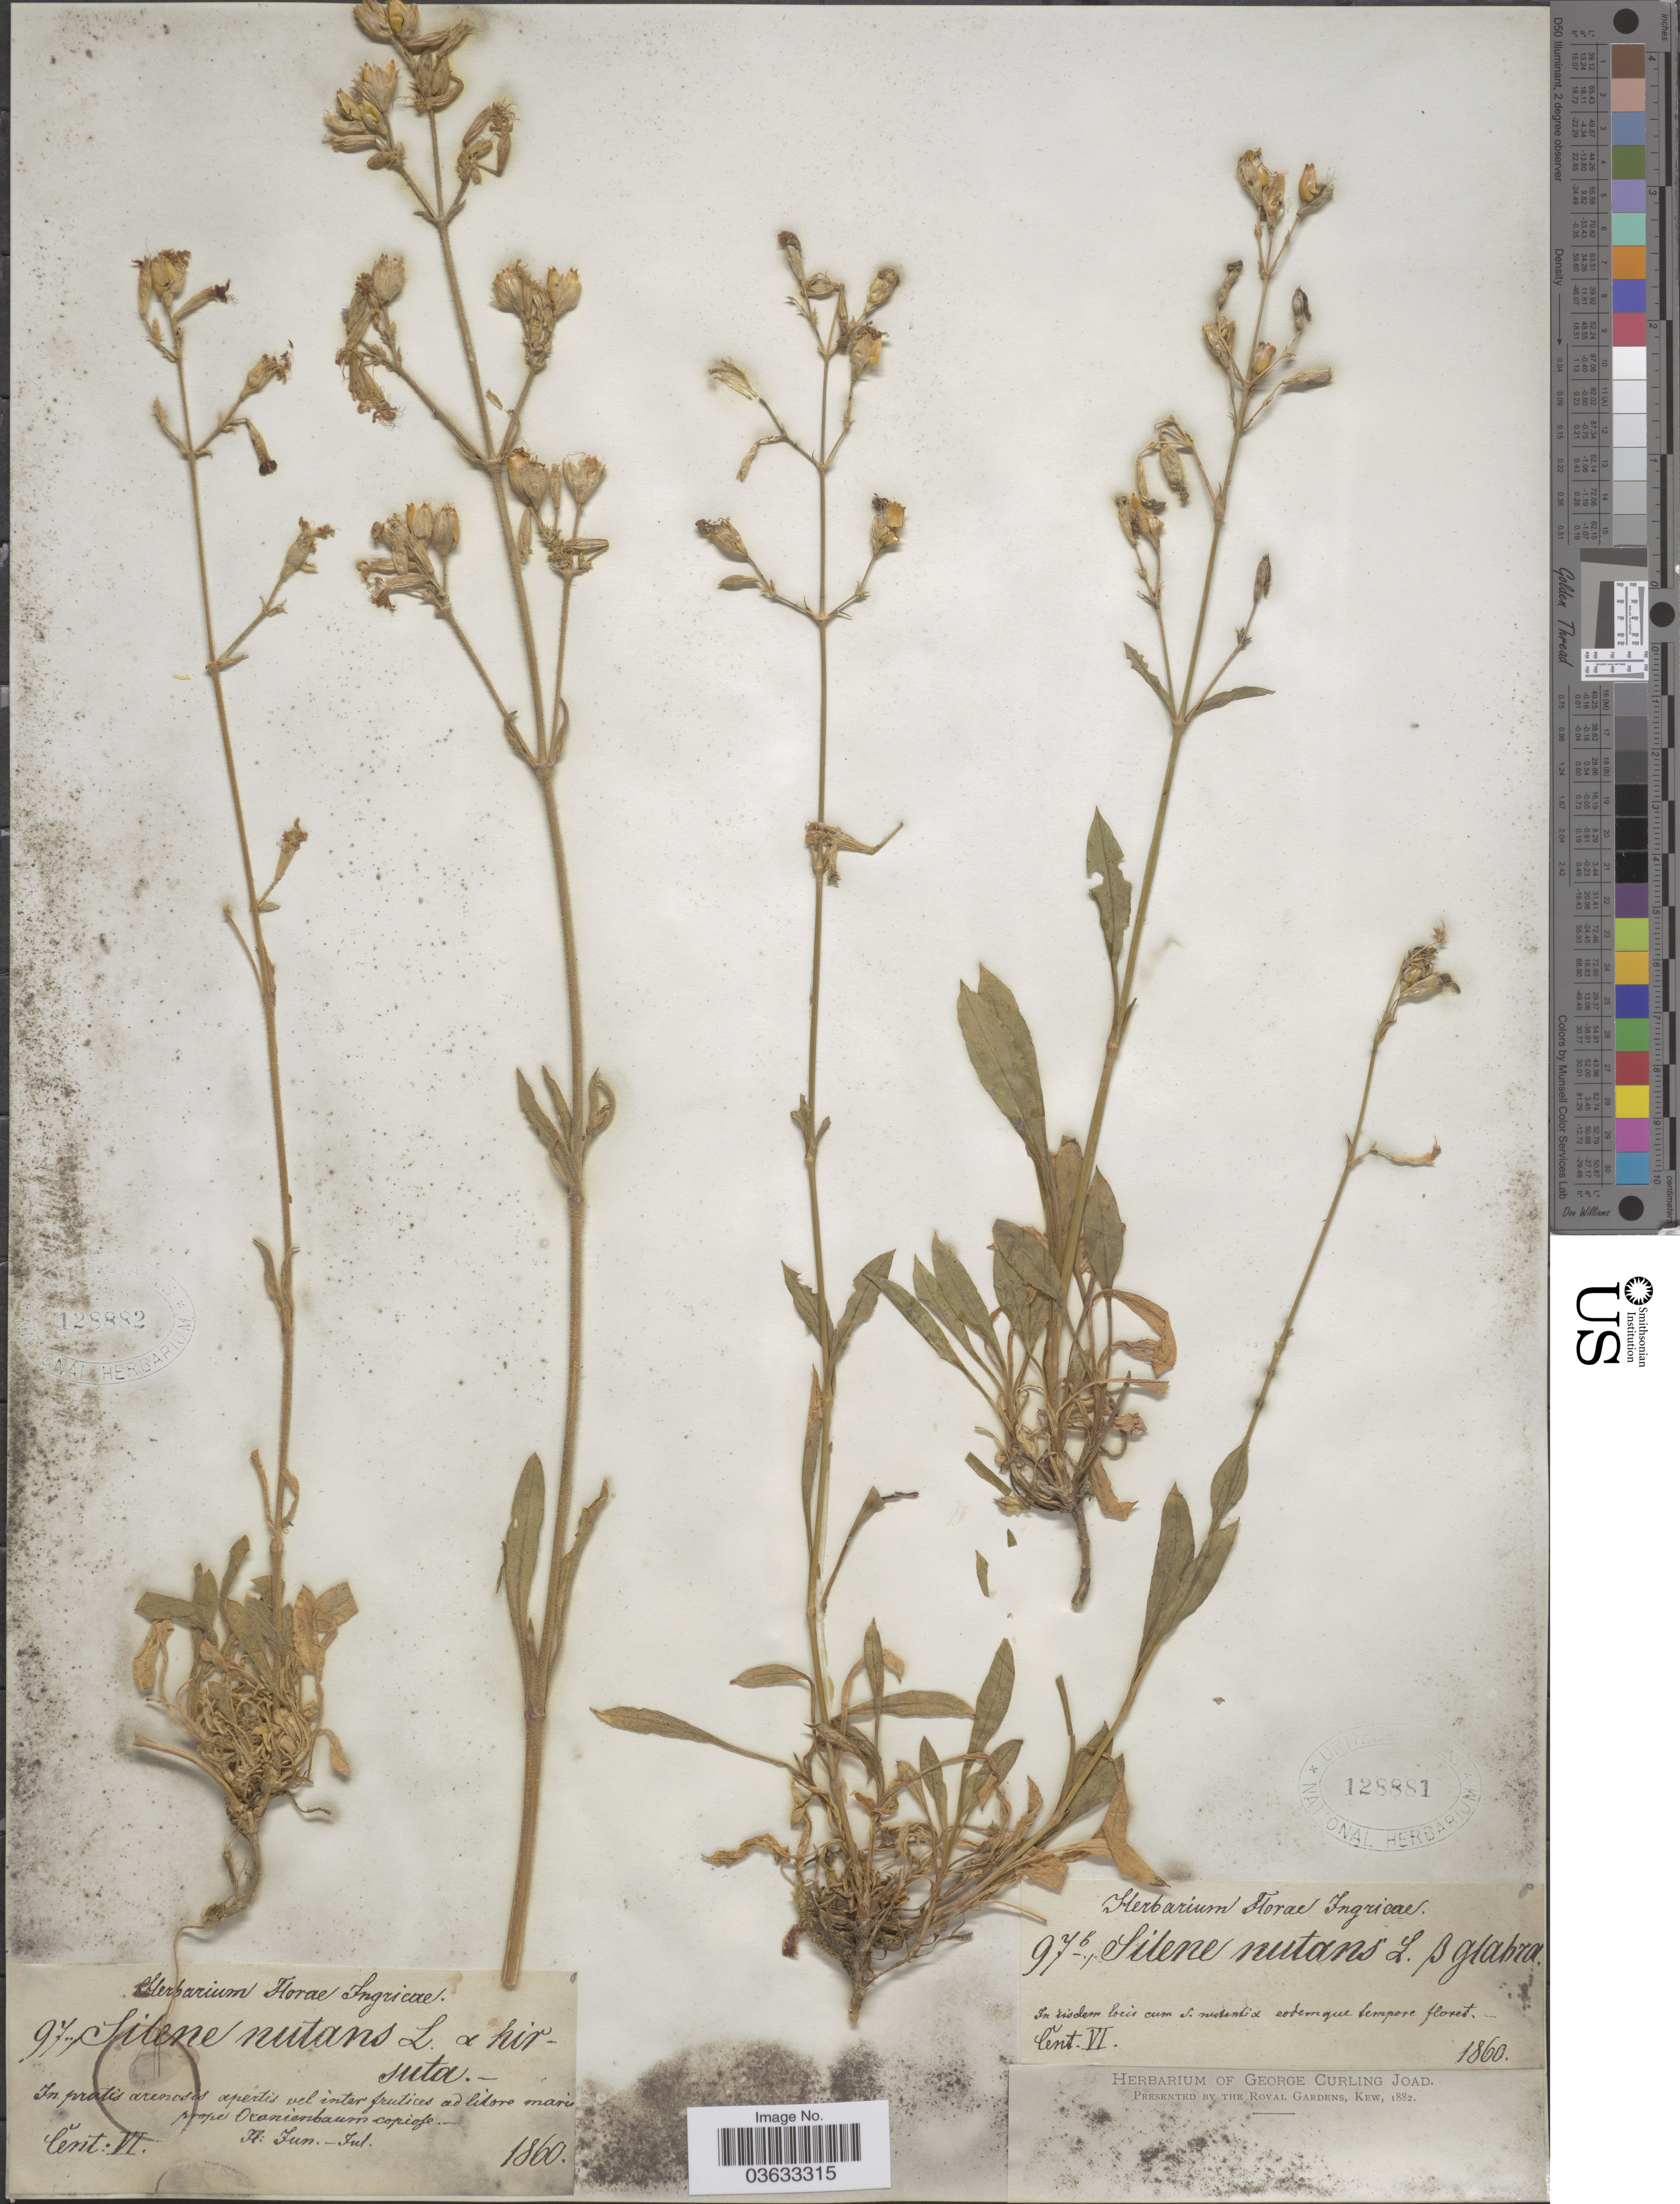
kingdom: Plantae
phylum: Tracheophyta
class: Magnoliopsida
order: Caryophyllales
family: Caryophyllaceae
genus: Silene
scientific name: Silene nutans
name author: L.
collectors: ex herb. Florae Ingricae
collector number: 97b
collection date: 1860-06/1860-07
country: Russian Federation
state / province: Leningrad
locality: prope Oranienbaum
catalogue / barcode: US 128881